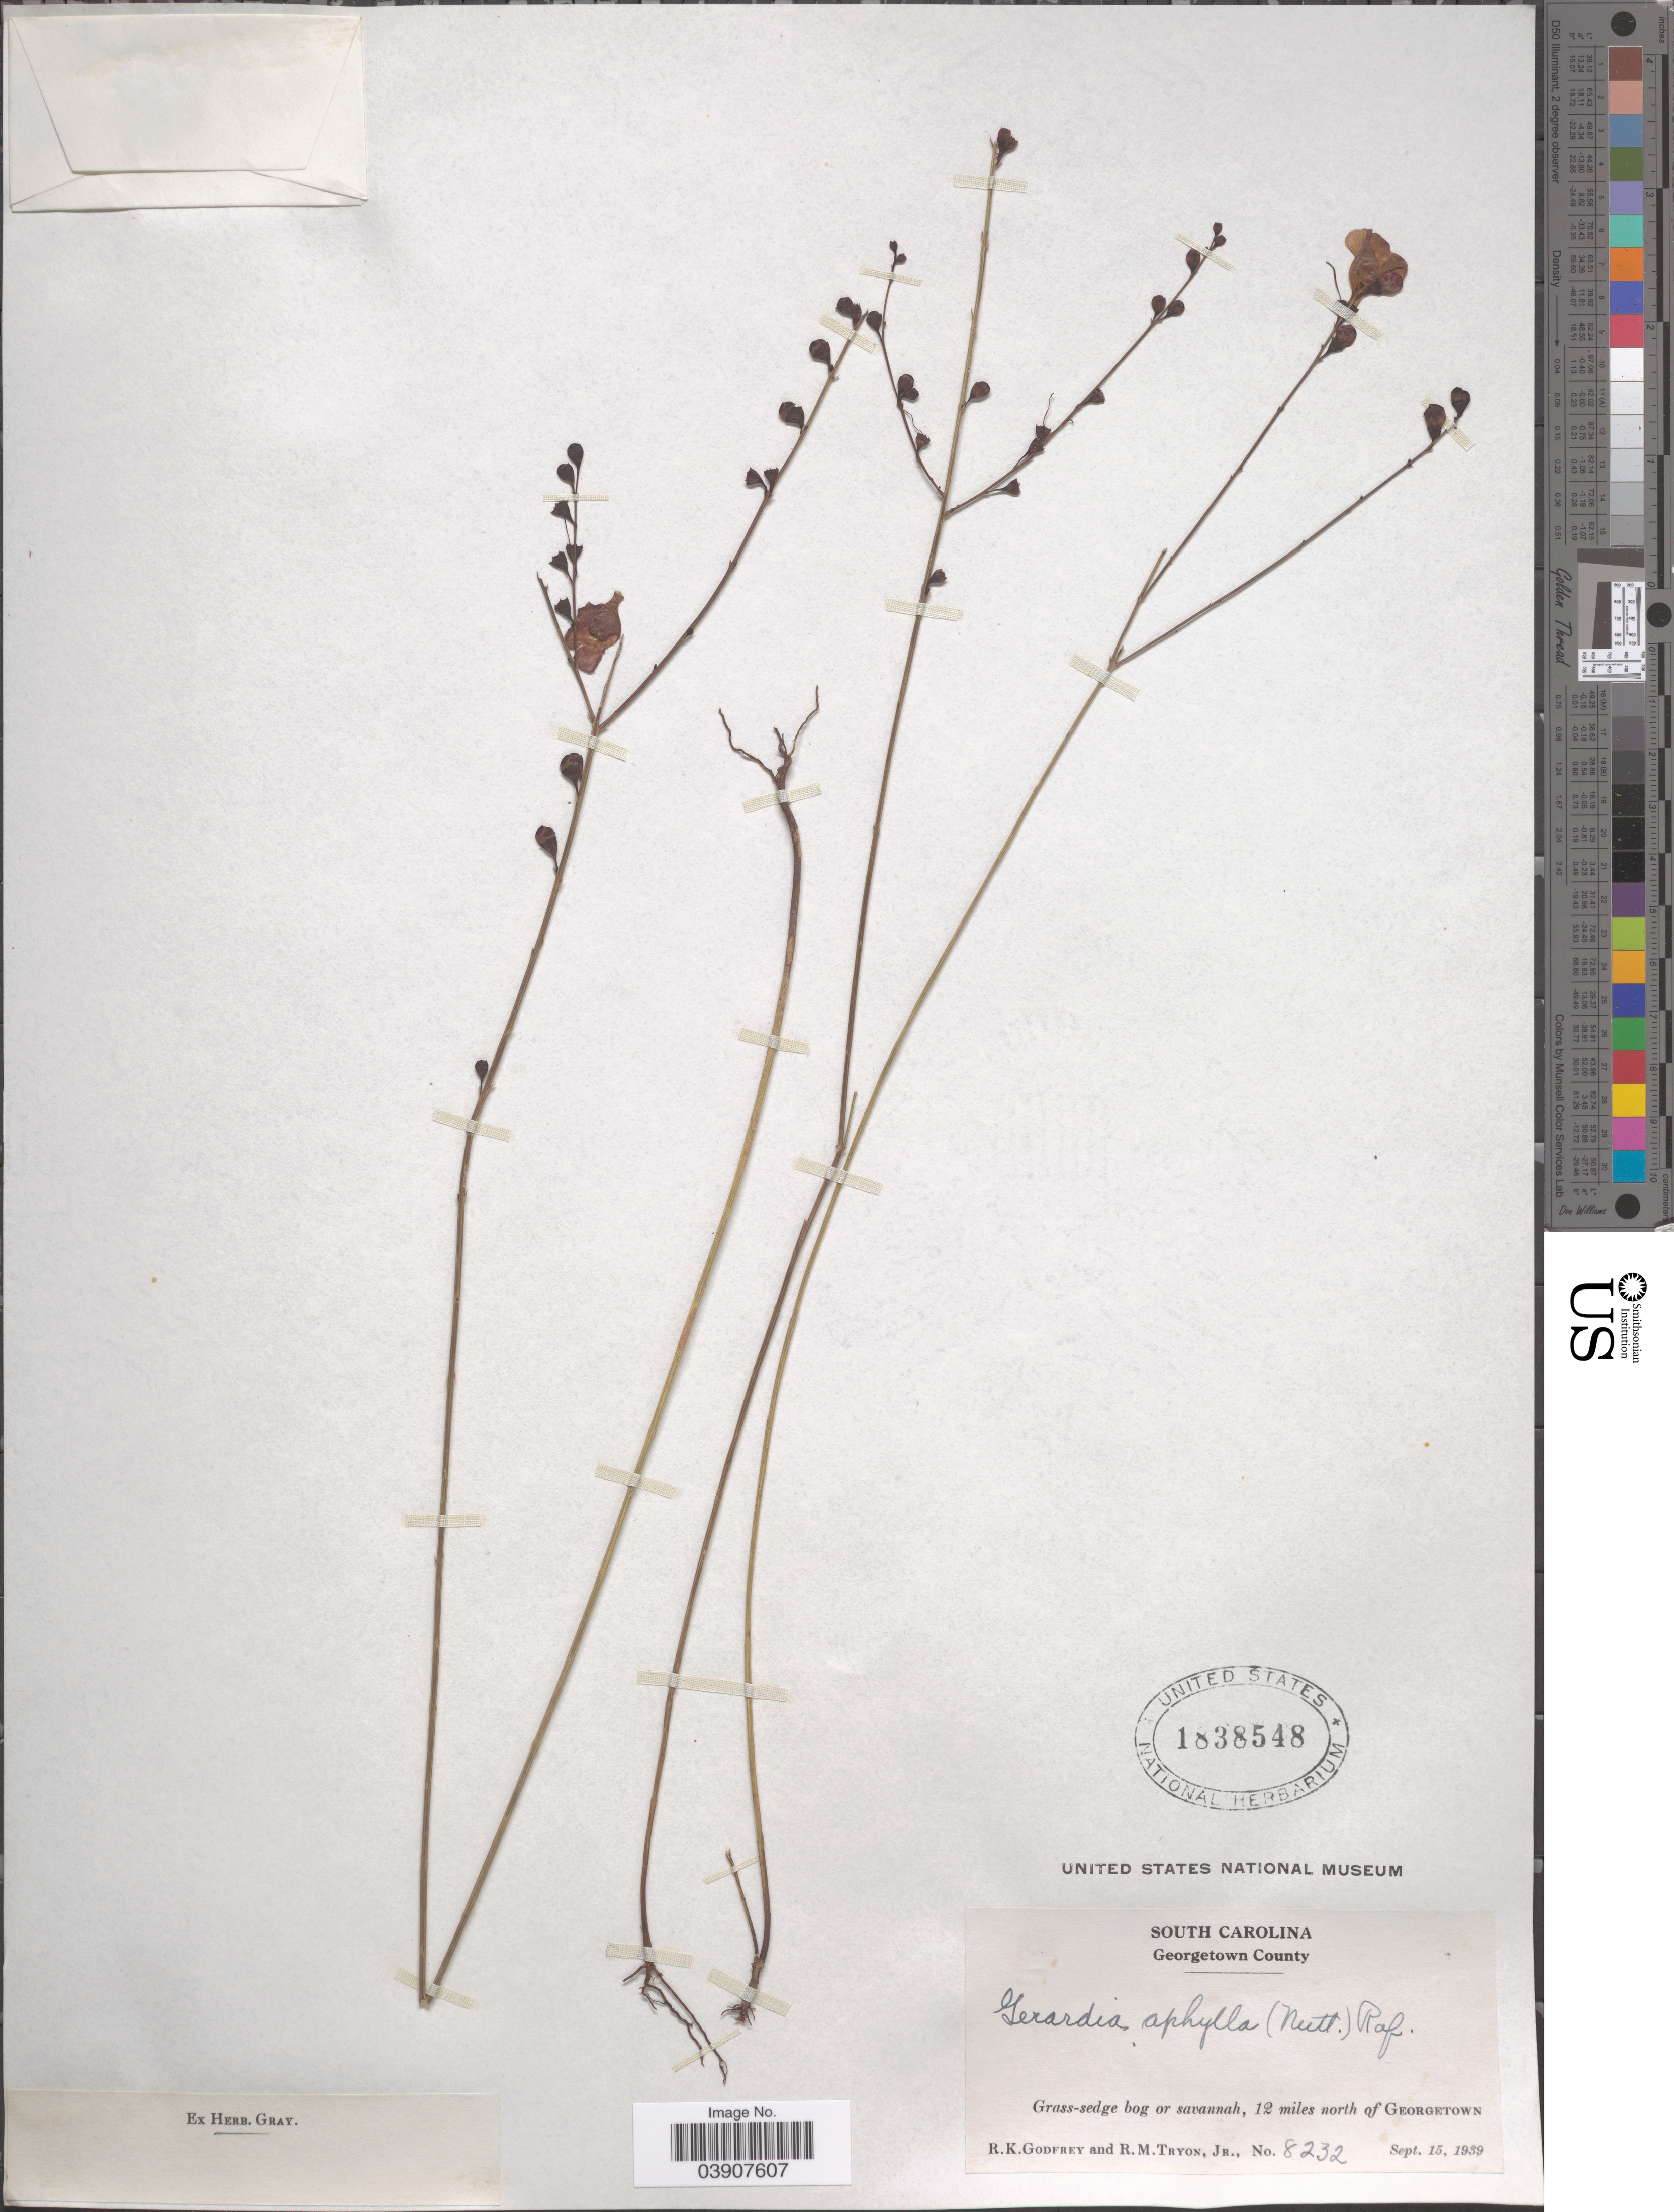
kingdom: Plantae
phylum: Tracheophyta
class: Magnoliopsida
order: Lamiales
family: Orobanchaceae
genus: Agalinis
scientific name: Agalinis aphylla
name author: (Nutt.) Raf.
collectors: R. K. Godfrey & R. Tryon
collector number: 8232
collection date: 1939-09-15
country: United States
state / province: South Carolina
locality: Georgetown County. 12 miles north of Georgetown.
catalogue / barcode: US 1838548